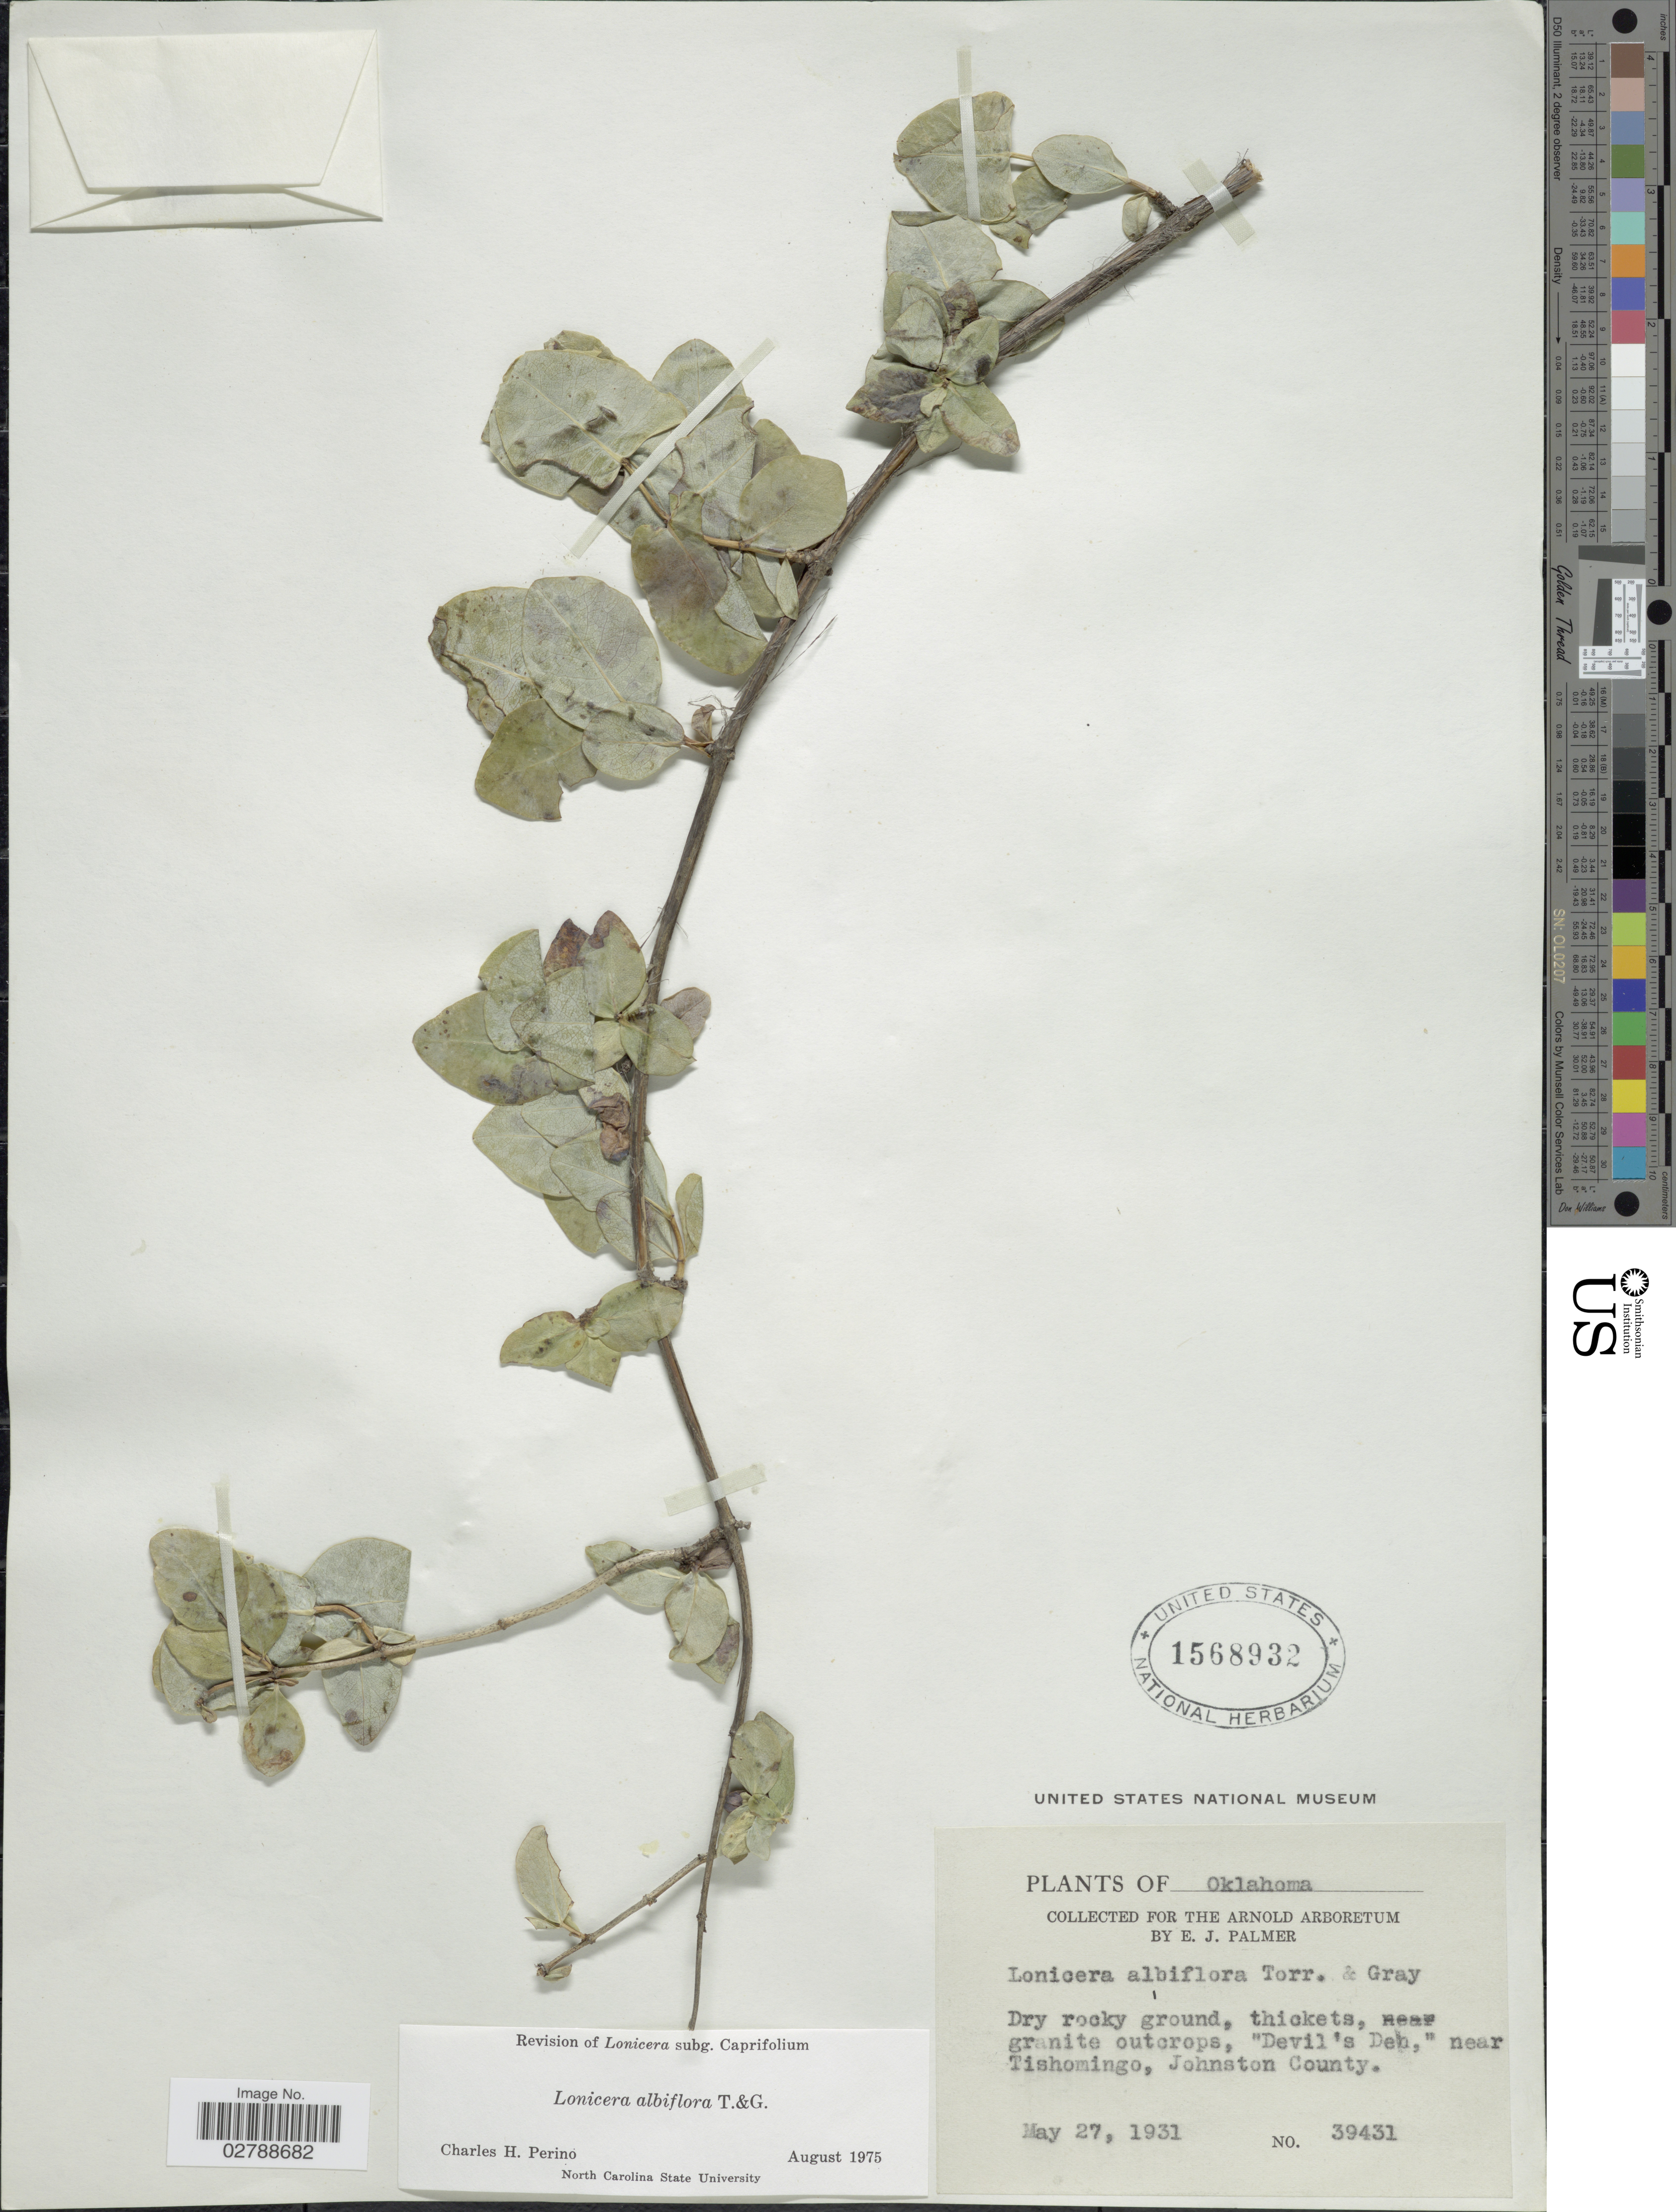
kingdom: Plantae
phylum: Tracheophyta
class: Magnoliopsida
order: Dipsacales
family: Caprifoliaceae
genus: Lonicera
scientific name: Lonicera albiflora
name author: Torr. & A. Gray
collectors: E. J. Palmer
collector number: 39431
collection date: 1931-05-27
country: United States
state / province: Oklahoma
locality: Near Tishomingo, Johnston County.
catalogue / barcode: US 1568932